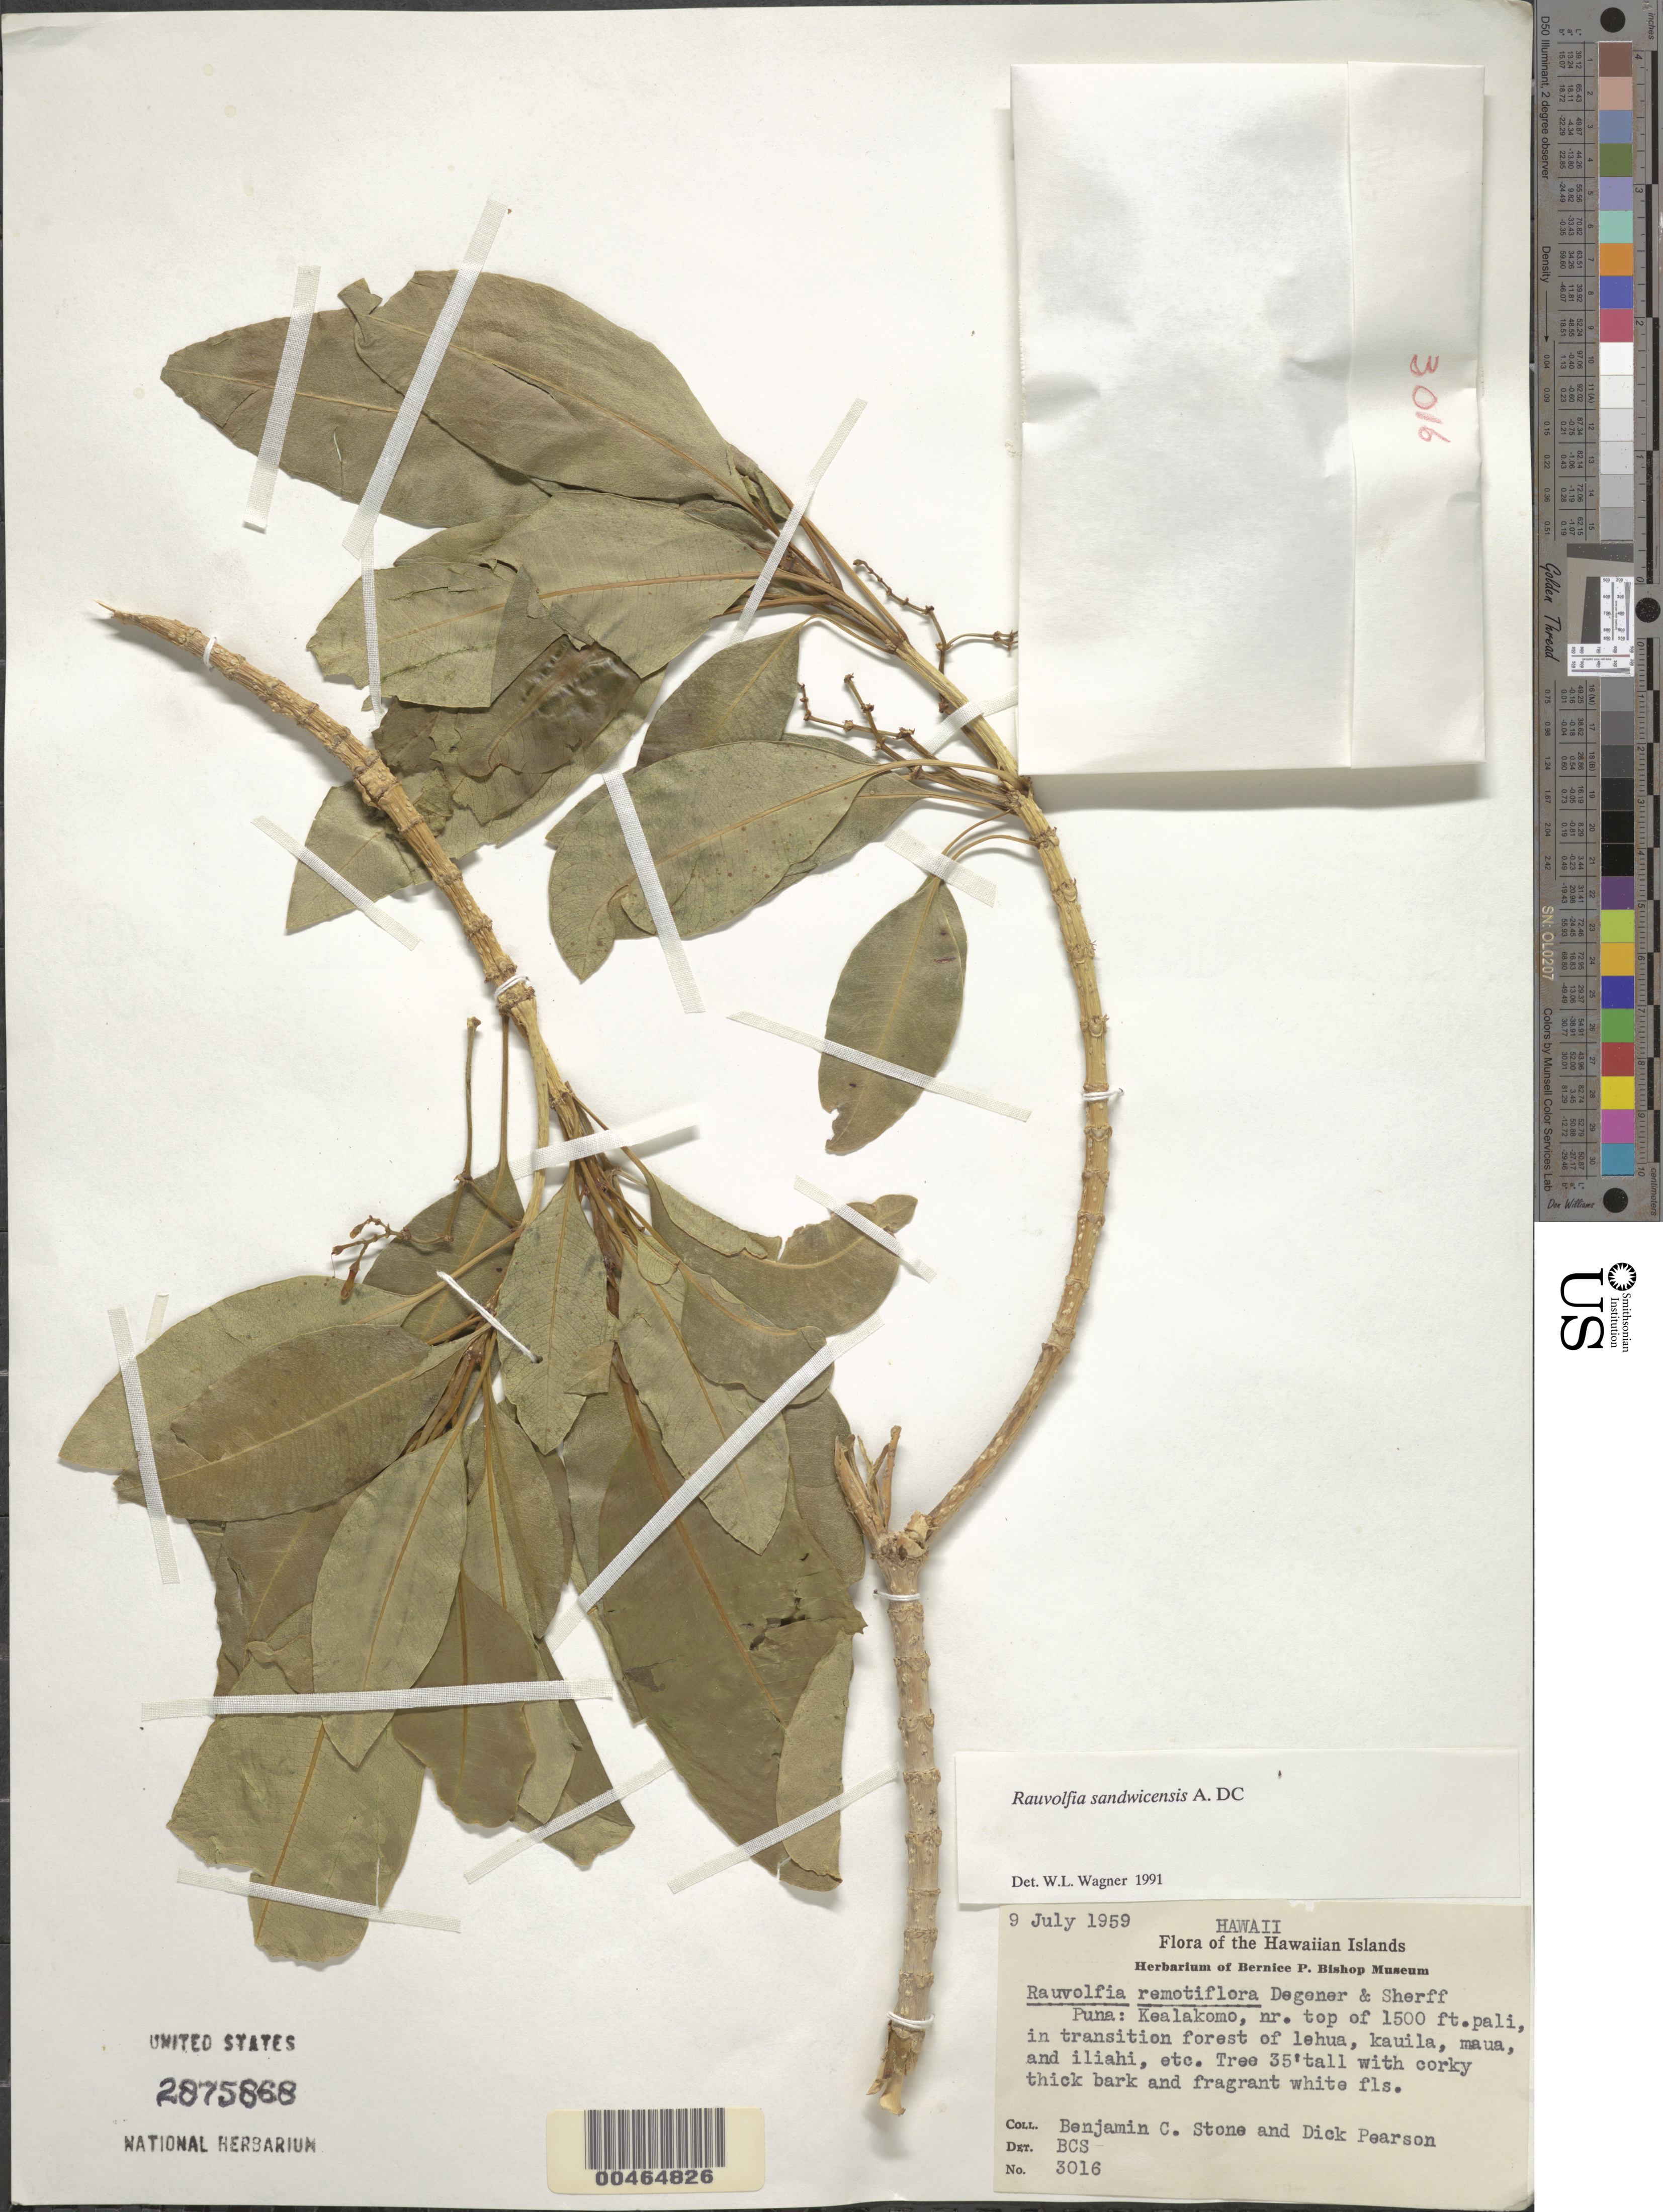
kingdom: Plantae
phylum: Tracheophyta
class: Magnoliopsida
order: Gentianales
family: Apocynaceae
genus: Rauvolfia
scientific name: Rauvolfia sandwicensis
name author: A. DC.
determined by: Wagner, W. L., (BOT), Smithsonian Institution - National Museum of Natural History (UNITED STATES)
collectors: B. C. Stone & D. Pearson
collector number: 3016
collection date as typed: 9 Jul 1959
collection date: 1959-07-09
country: United States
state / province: Hawaii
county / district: Hawaii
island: Hawaii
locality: Puna, Kealakomo, near top of 1500 ft pali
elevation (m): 457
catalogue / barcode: US 2875868